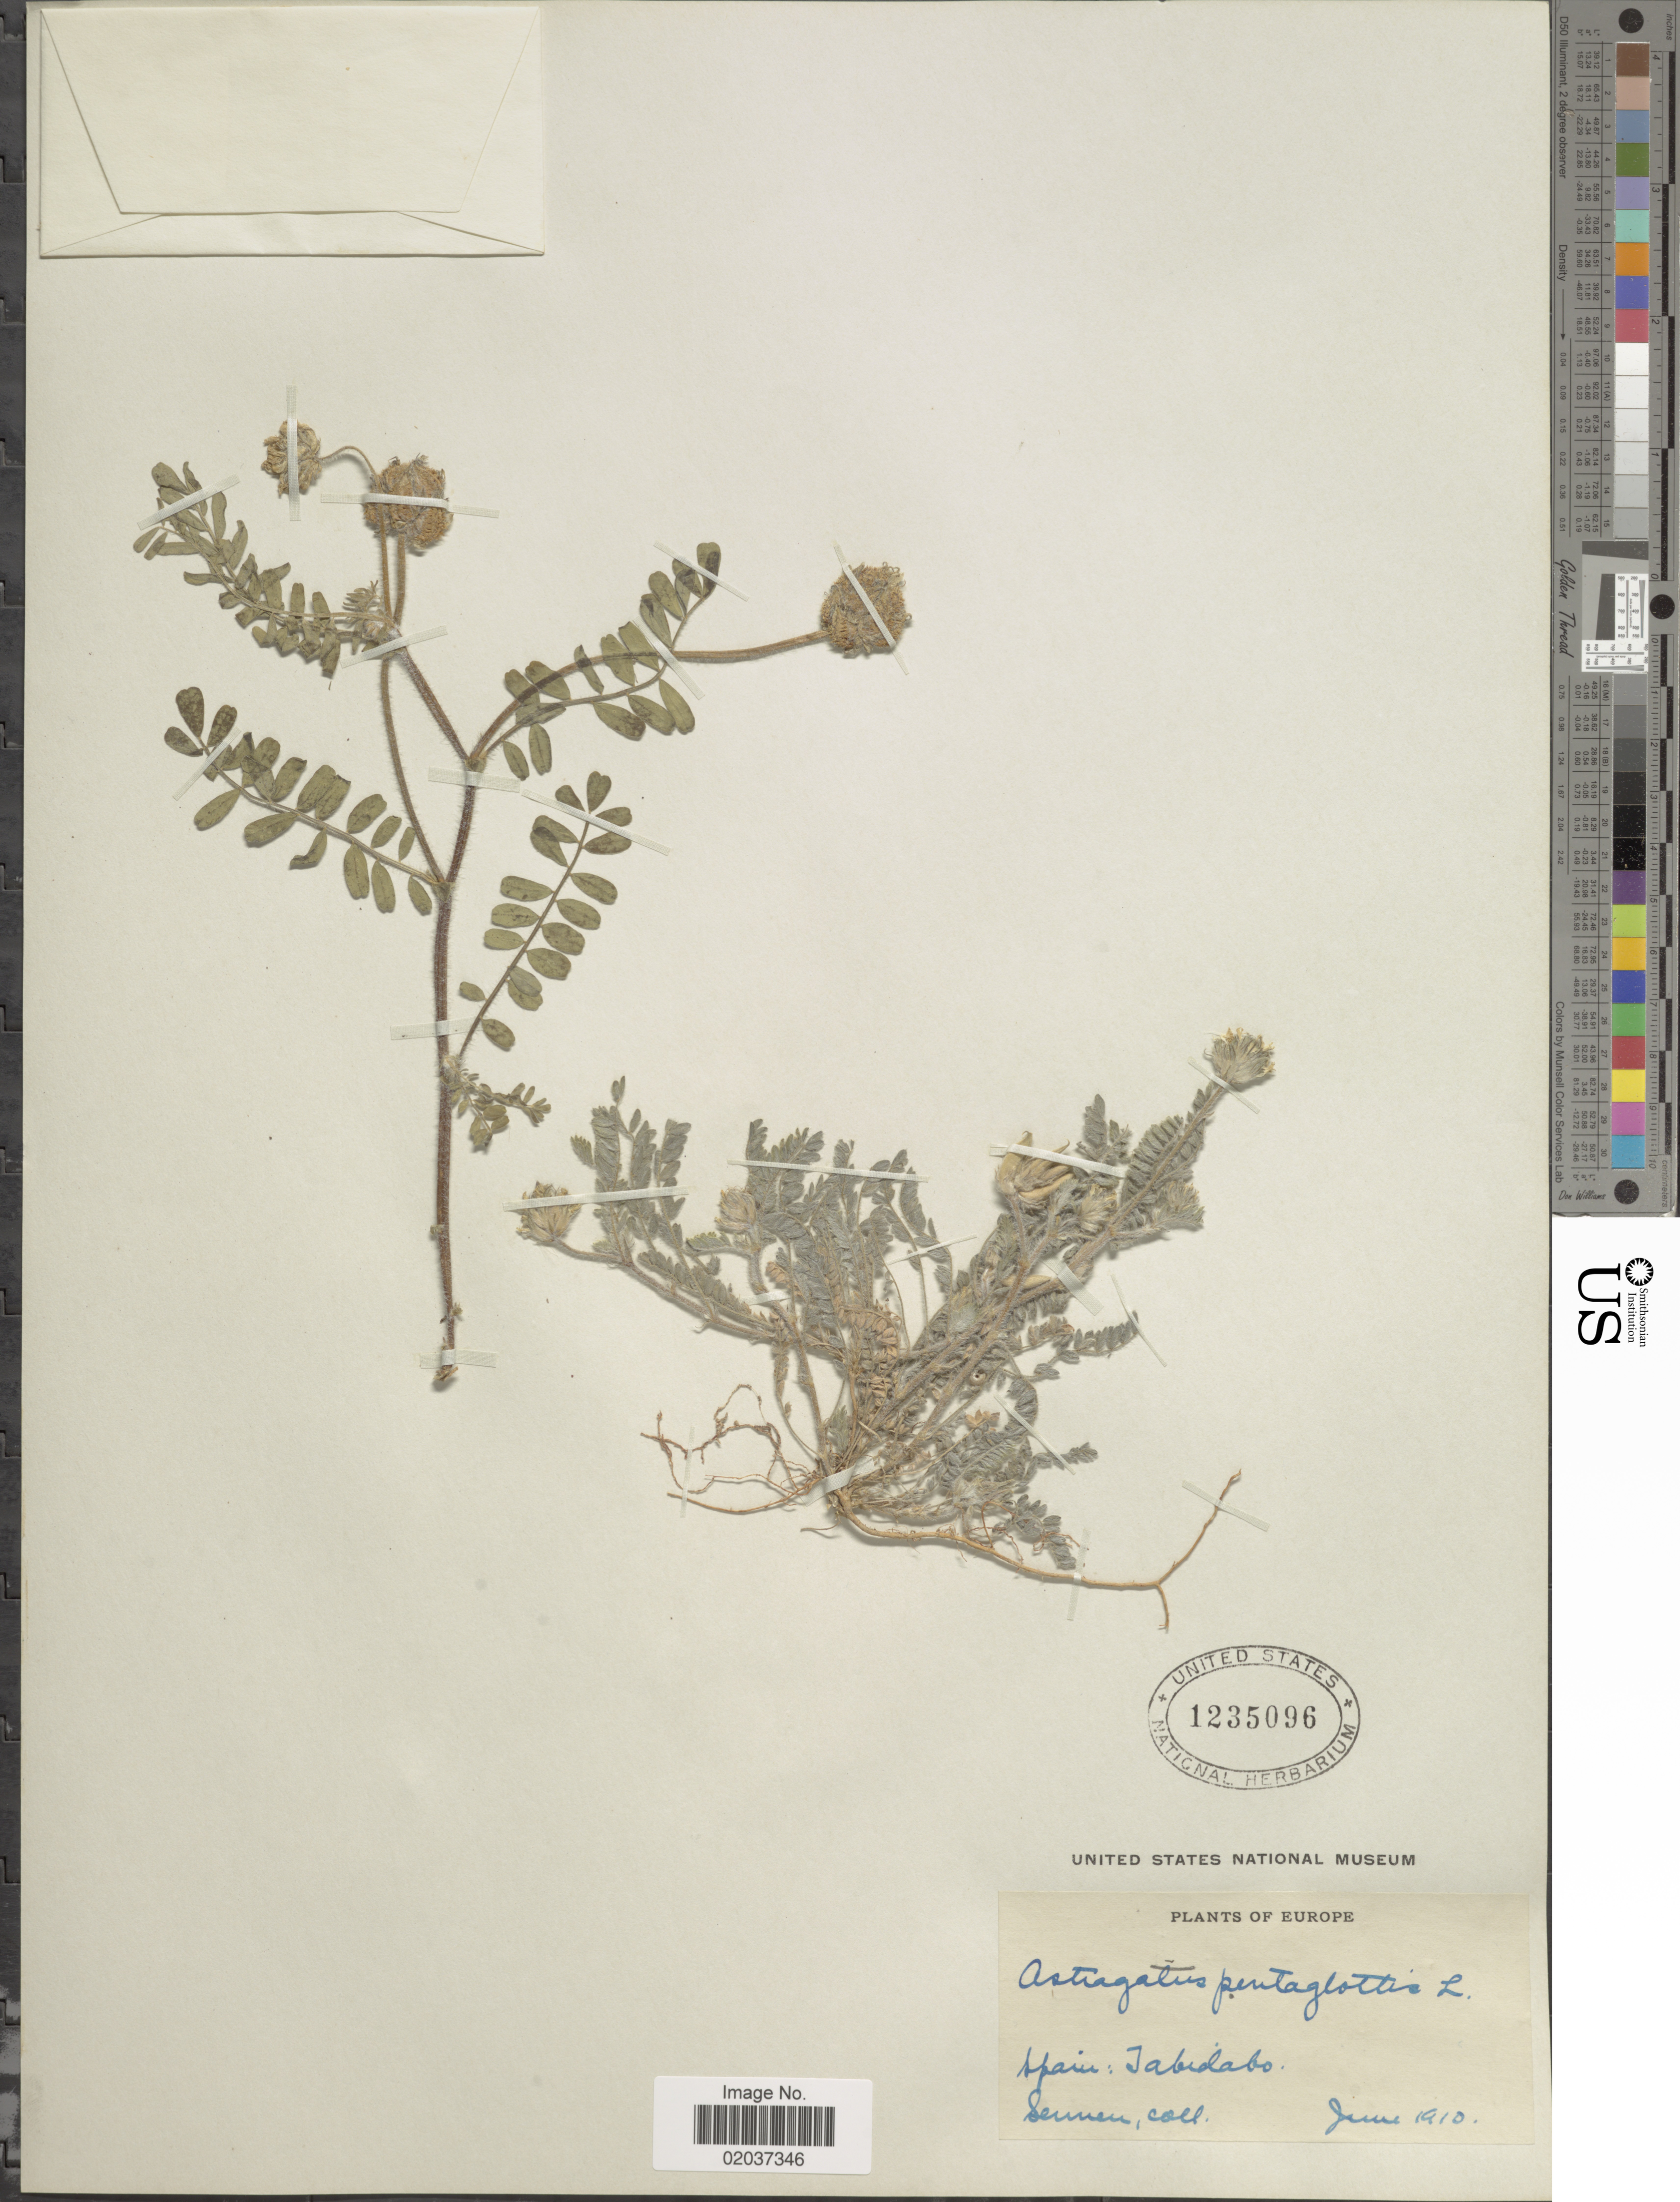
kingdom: Plantae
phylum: Tracheophyta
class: Magnoliopsida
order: Fabales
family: Fabaceae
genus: Astragalus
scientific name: Astragalus pentaglottis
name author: L.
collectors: E. Sennen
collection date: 1910-06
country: Spain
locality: Spain: Tabedabo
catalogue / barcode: US 1235096